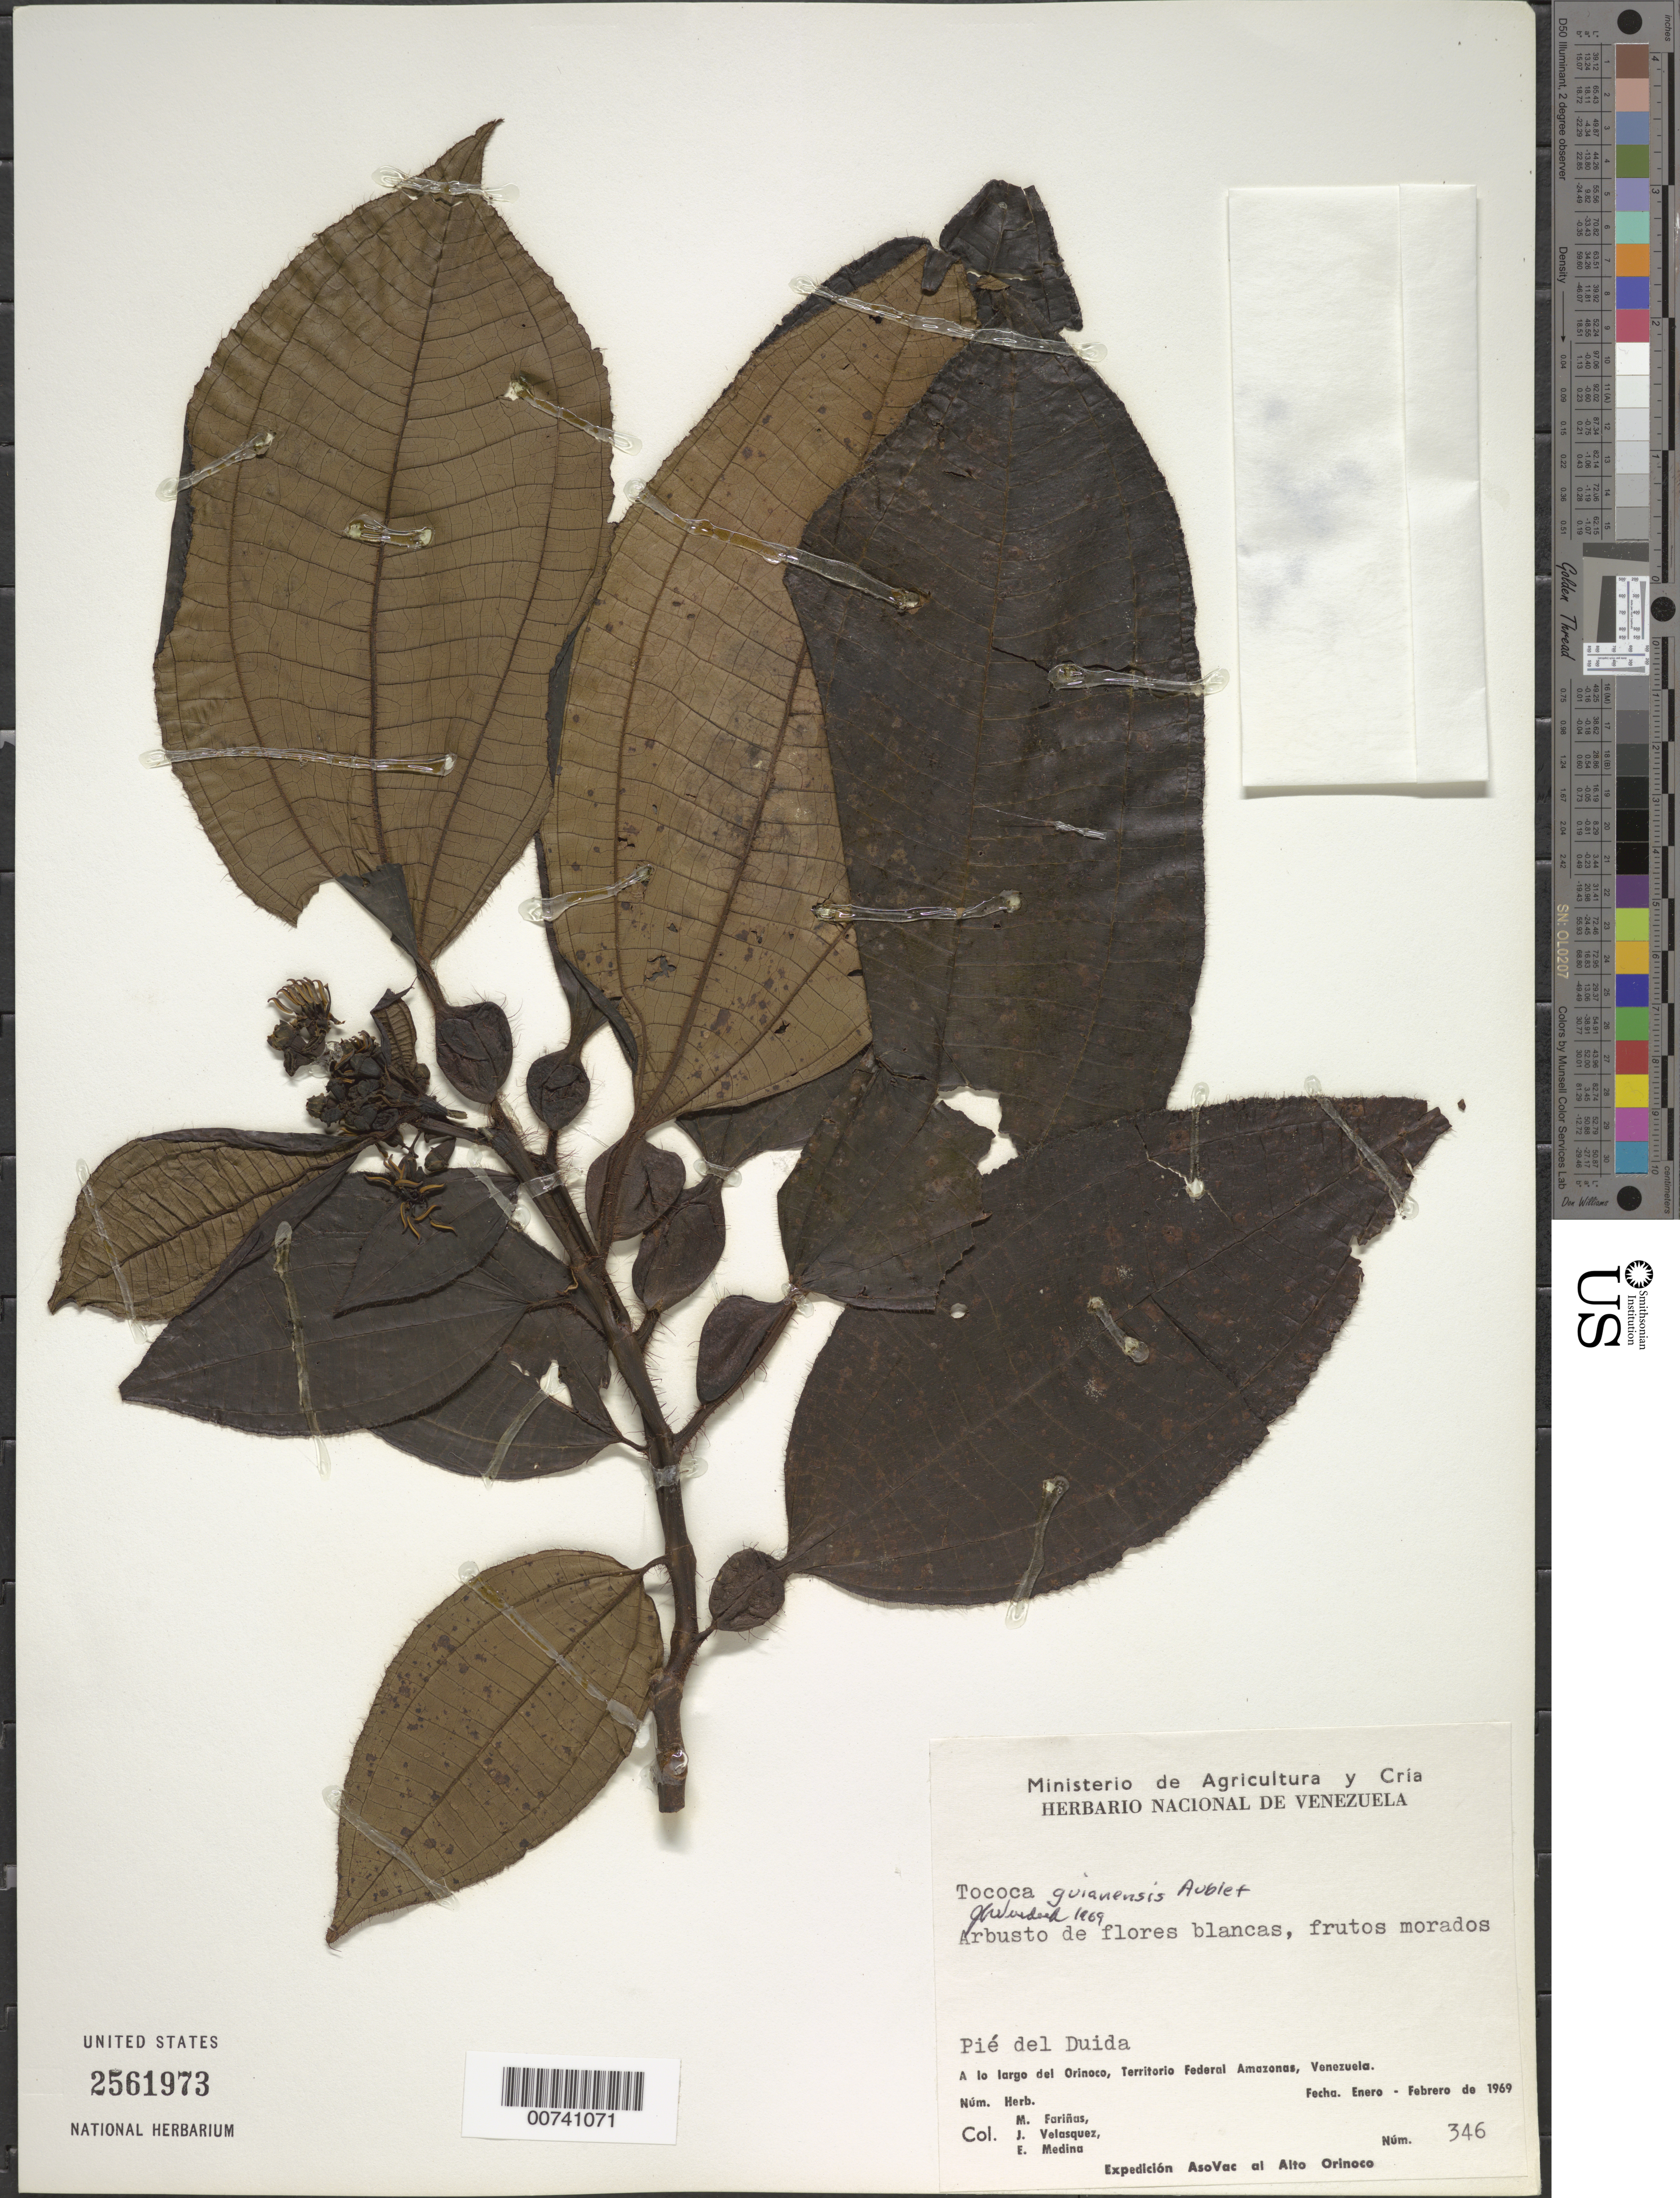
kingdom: Plantae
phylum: Tracheophyta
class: Magnoliopsida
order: Myrtales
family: Melastomataceae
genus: Tococa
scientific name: Tococa guianensis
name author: Aubl.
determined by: Wurdack, John J., (US), US (UNITED STATES)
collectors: M. Fariñas, J. Velasquez & E. Medina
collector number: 346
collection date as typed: Jan-69 to Feb-69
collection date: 1969-01/1969-02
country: Venezuela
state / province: Amazonas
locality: Cerro Duida, Río Orinoco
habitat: Pie del Duida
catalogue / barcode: US 2561973